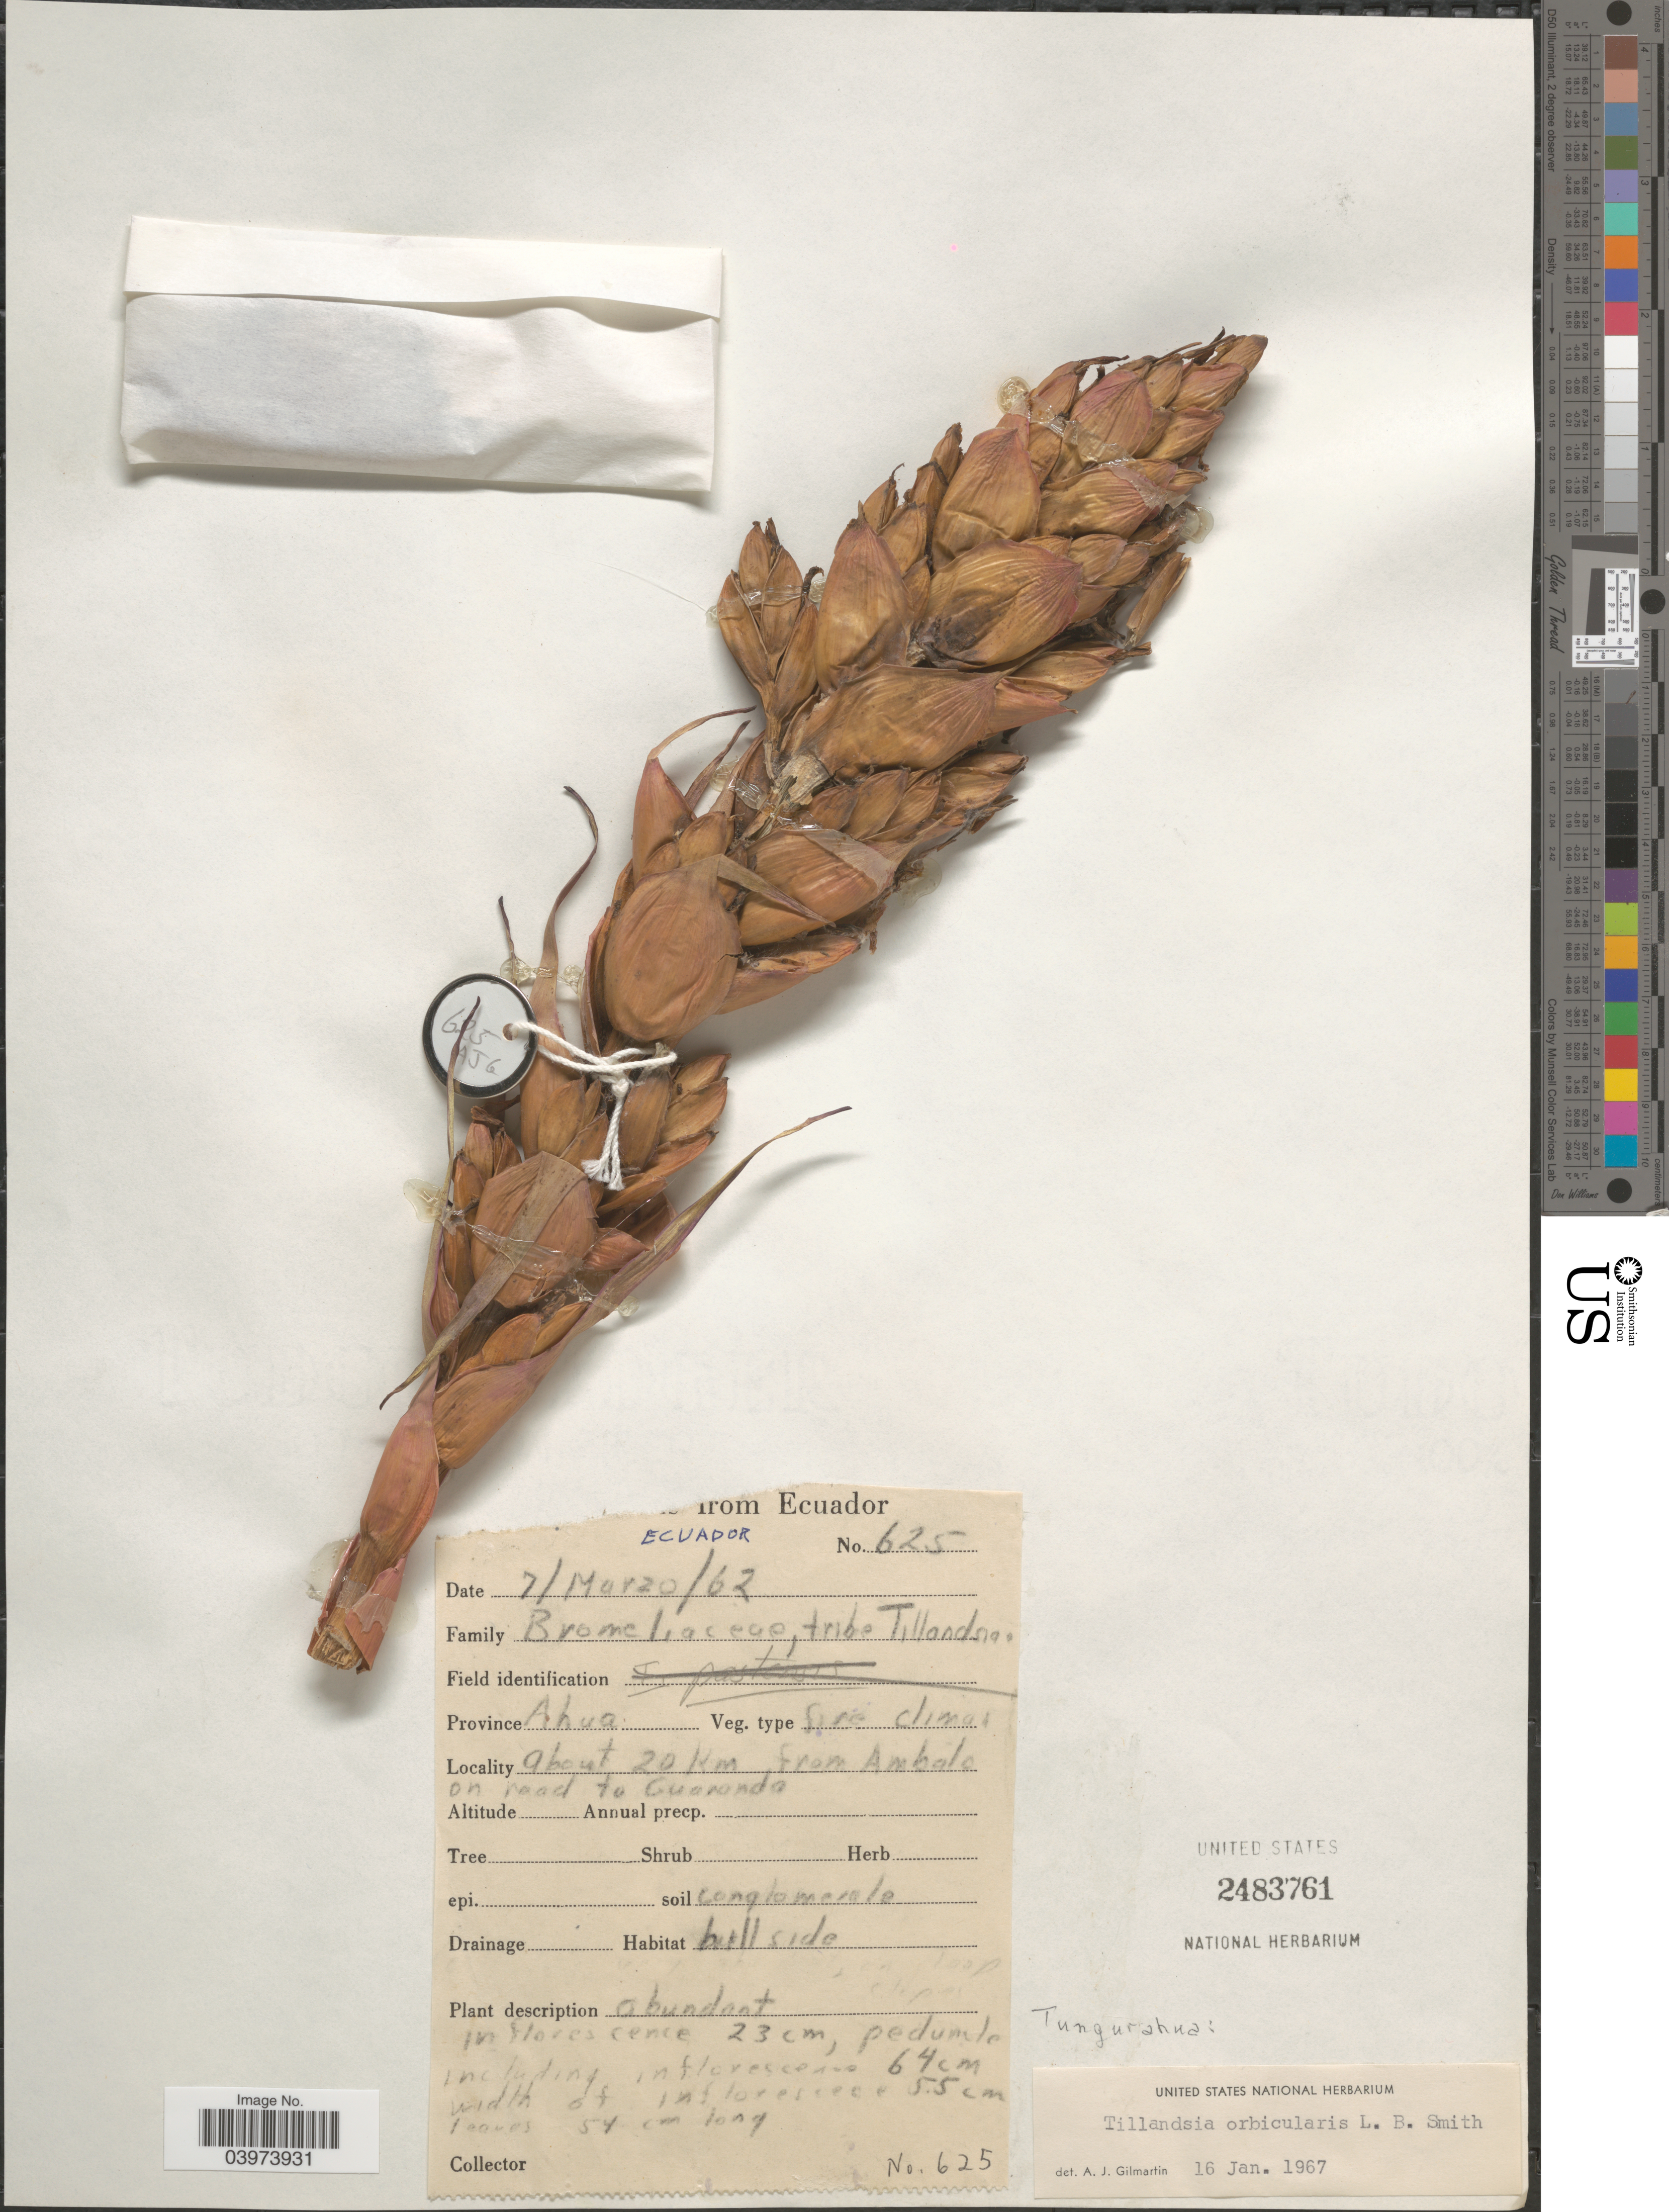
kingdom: Plantae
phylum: Tracheophyta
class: Liliopsida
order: Poales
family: Bromeliaceae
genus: Tillandsia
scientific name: Tillandsia orbicularis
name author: L.B. Sm.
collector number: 625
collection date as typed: Transcribed d/m/y: 7/3/62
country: Ecuador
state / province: Tungurahua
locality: Province Ahua. About 20 Km from Ambato on road to Guaranda.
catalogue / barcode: US 2483761